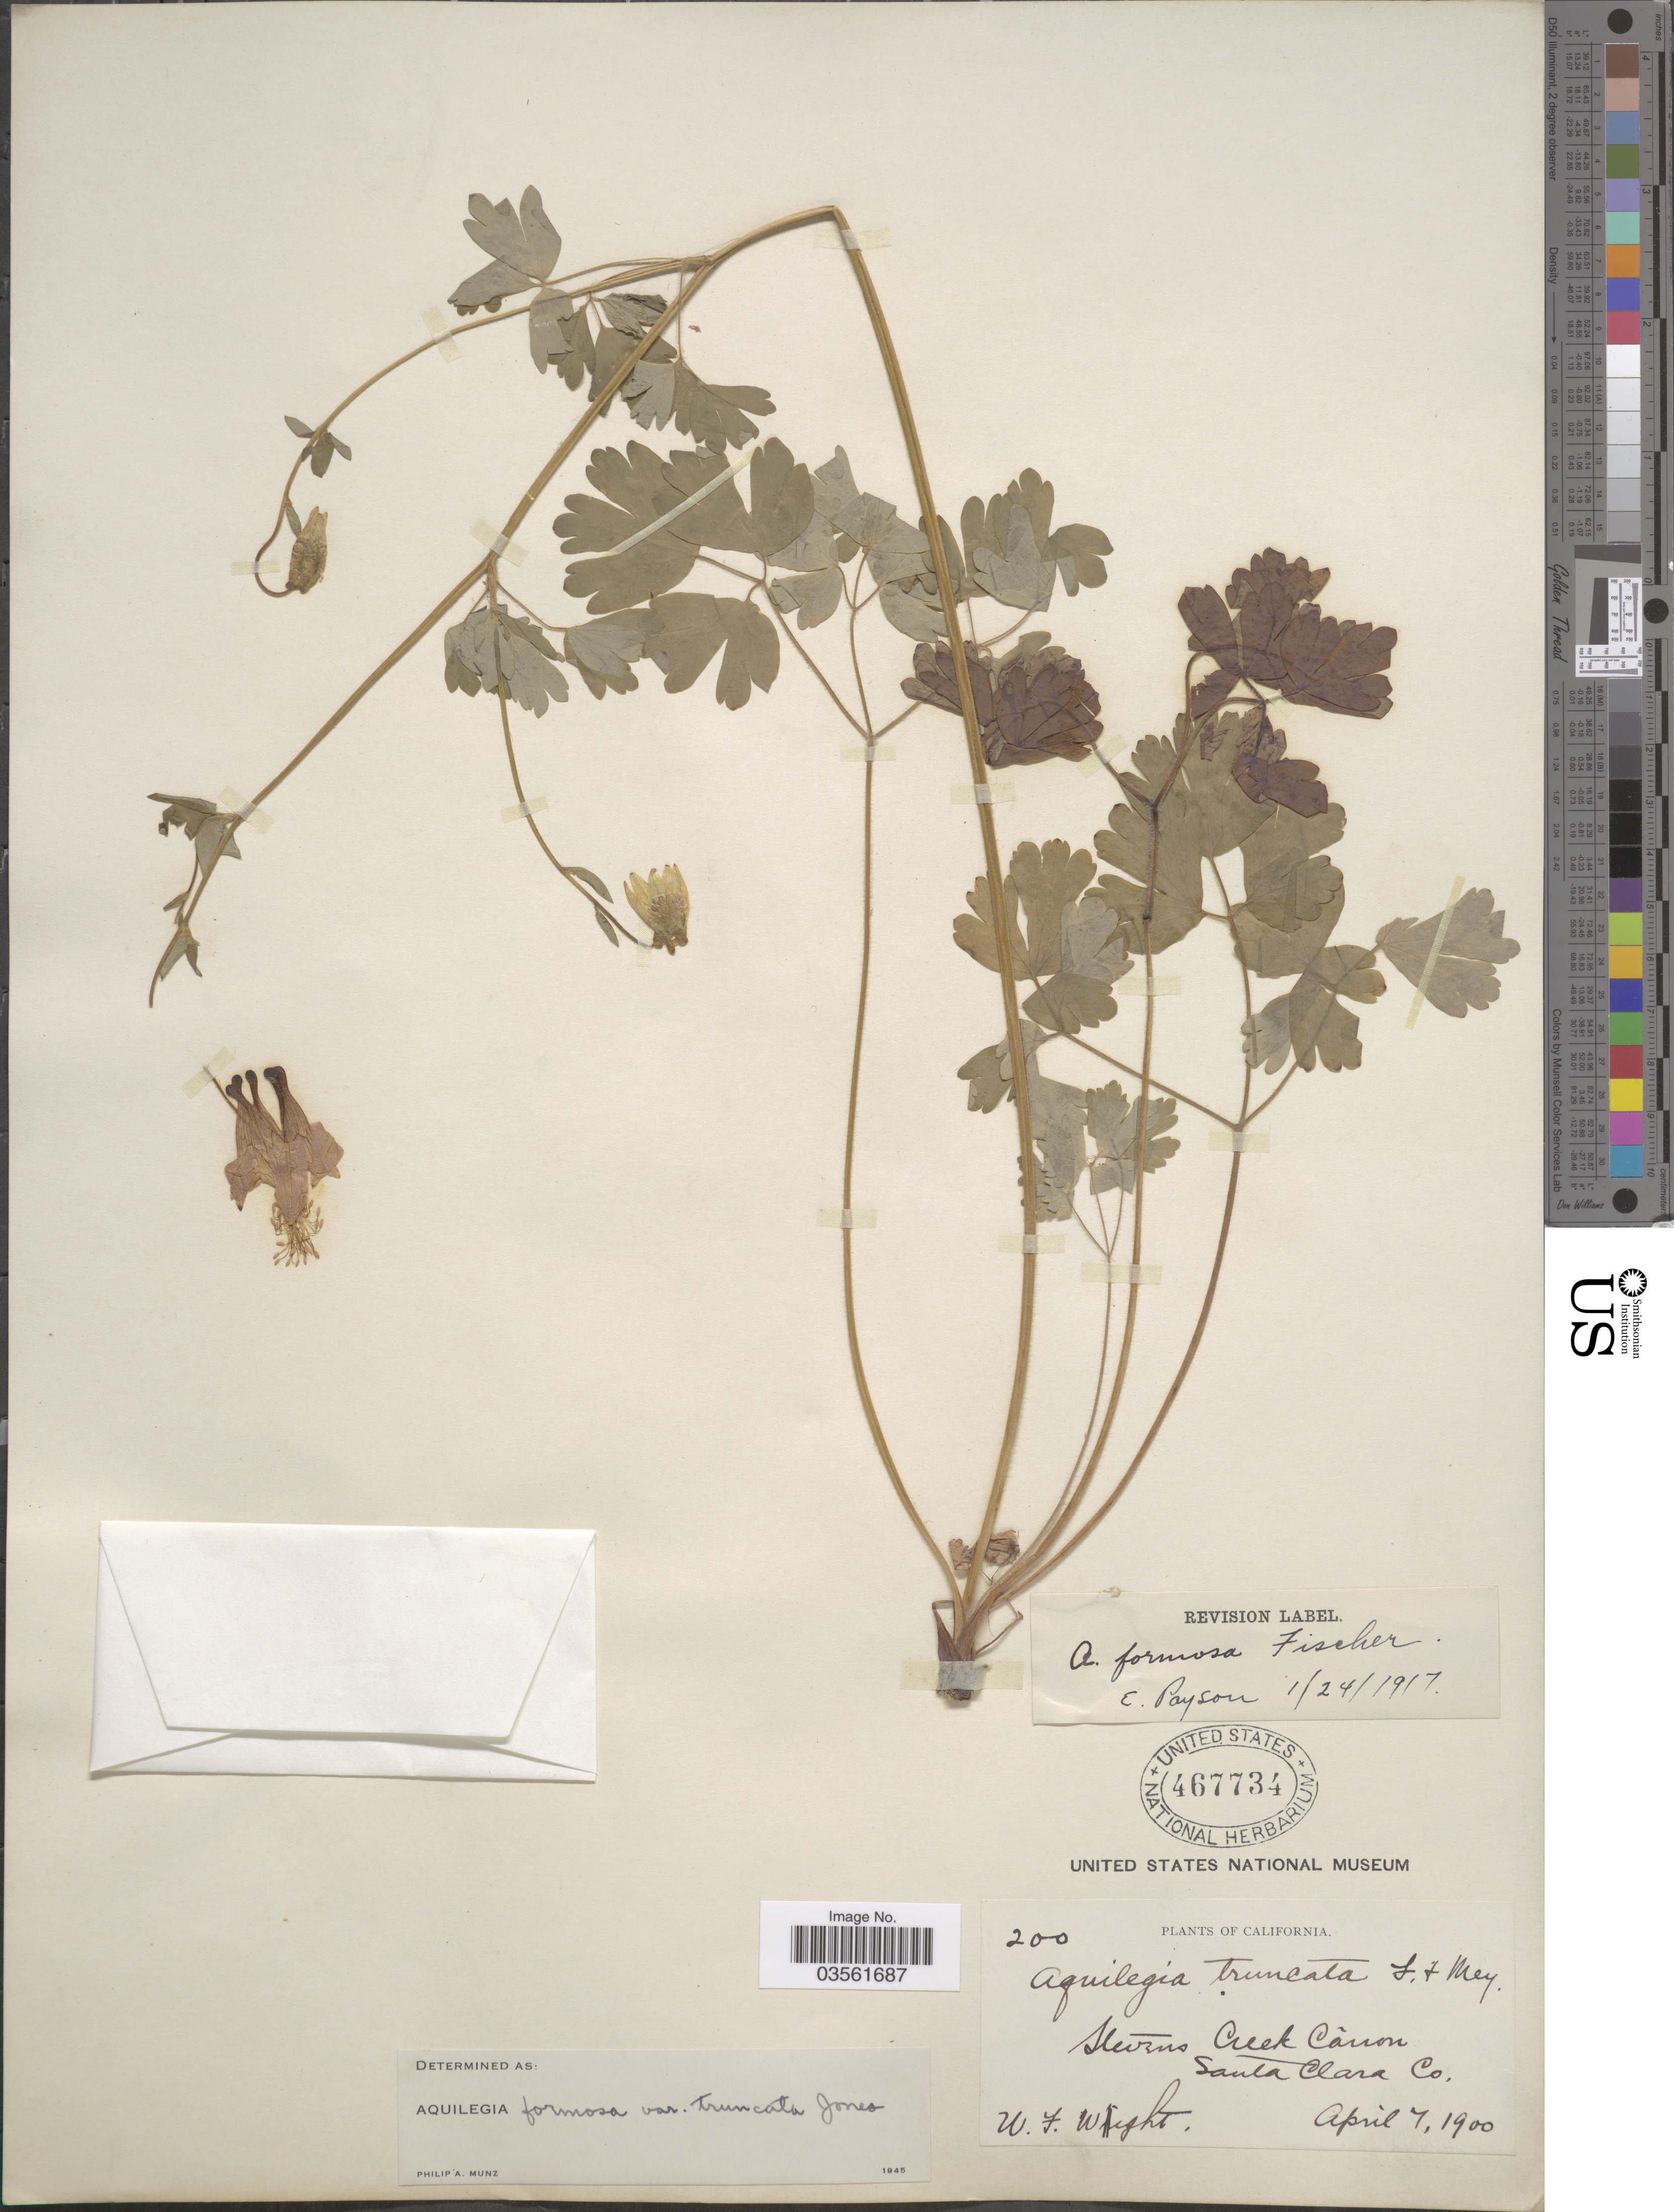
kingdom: Plantae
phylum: Tracheophyta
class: Magnoliopsida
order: Ranunculales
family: Ranunculaceae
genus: Aquilegia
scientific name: Aquilegia formosa var. truncata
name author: M.E. Jones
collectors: W. Wight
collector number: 200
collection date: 1900-04-07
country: United States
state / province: California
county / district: Santa Clara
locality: Stevens Creek Cañon. Santa Clara Co.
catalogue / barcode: US 467734